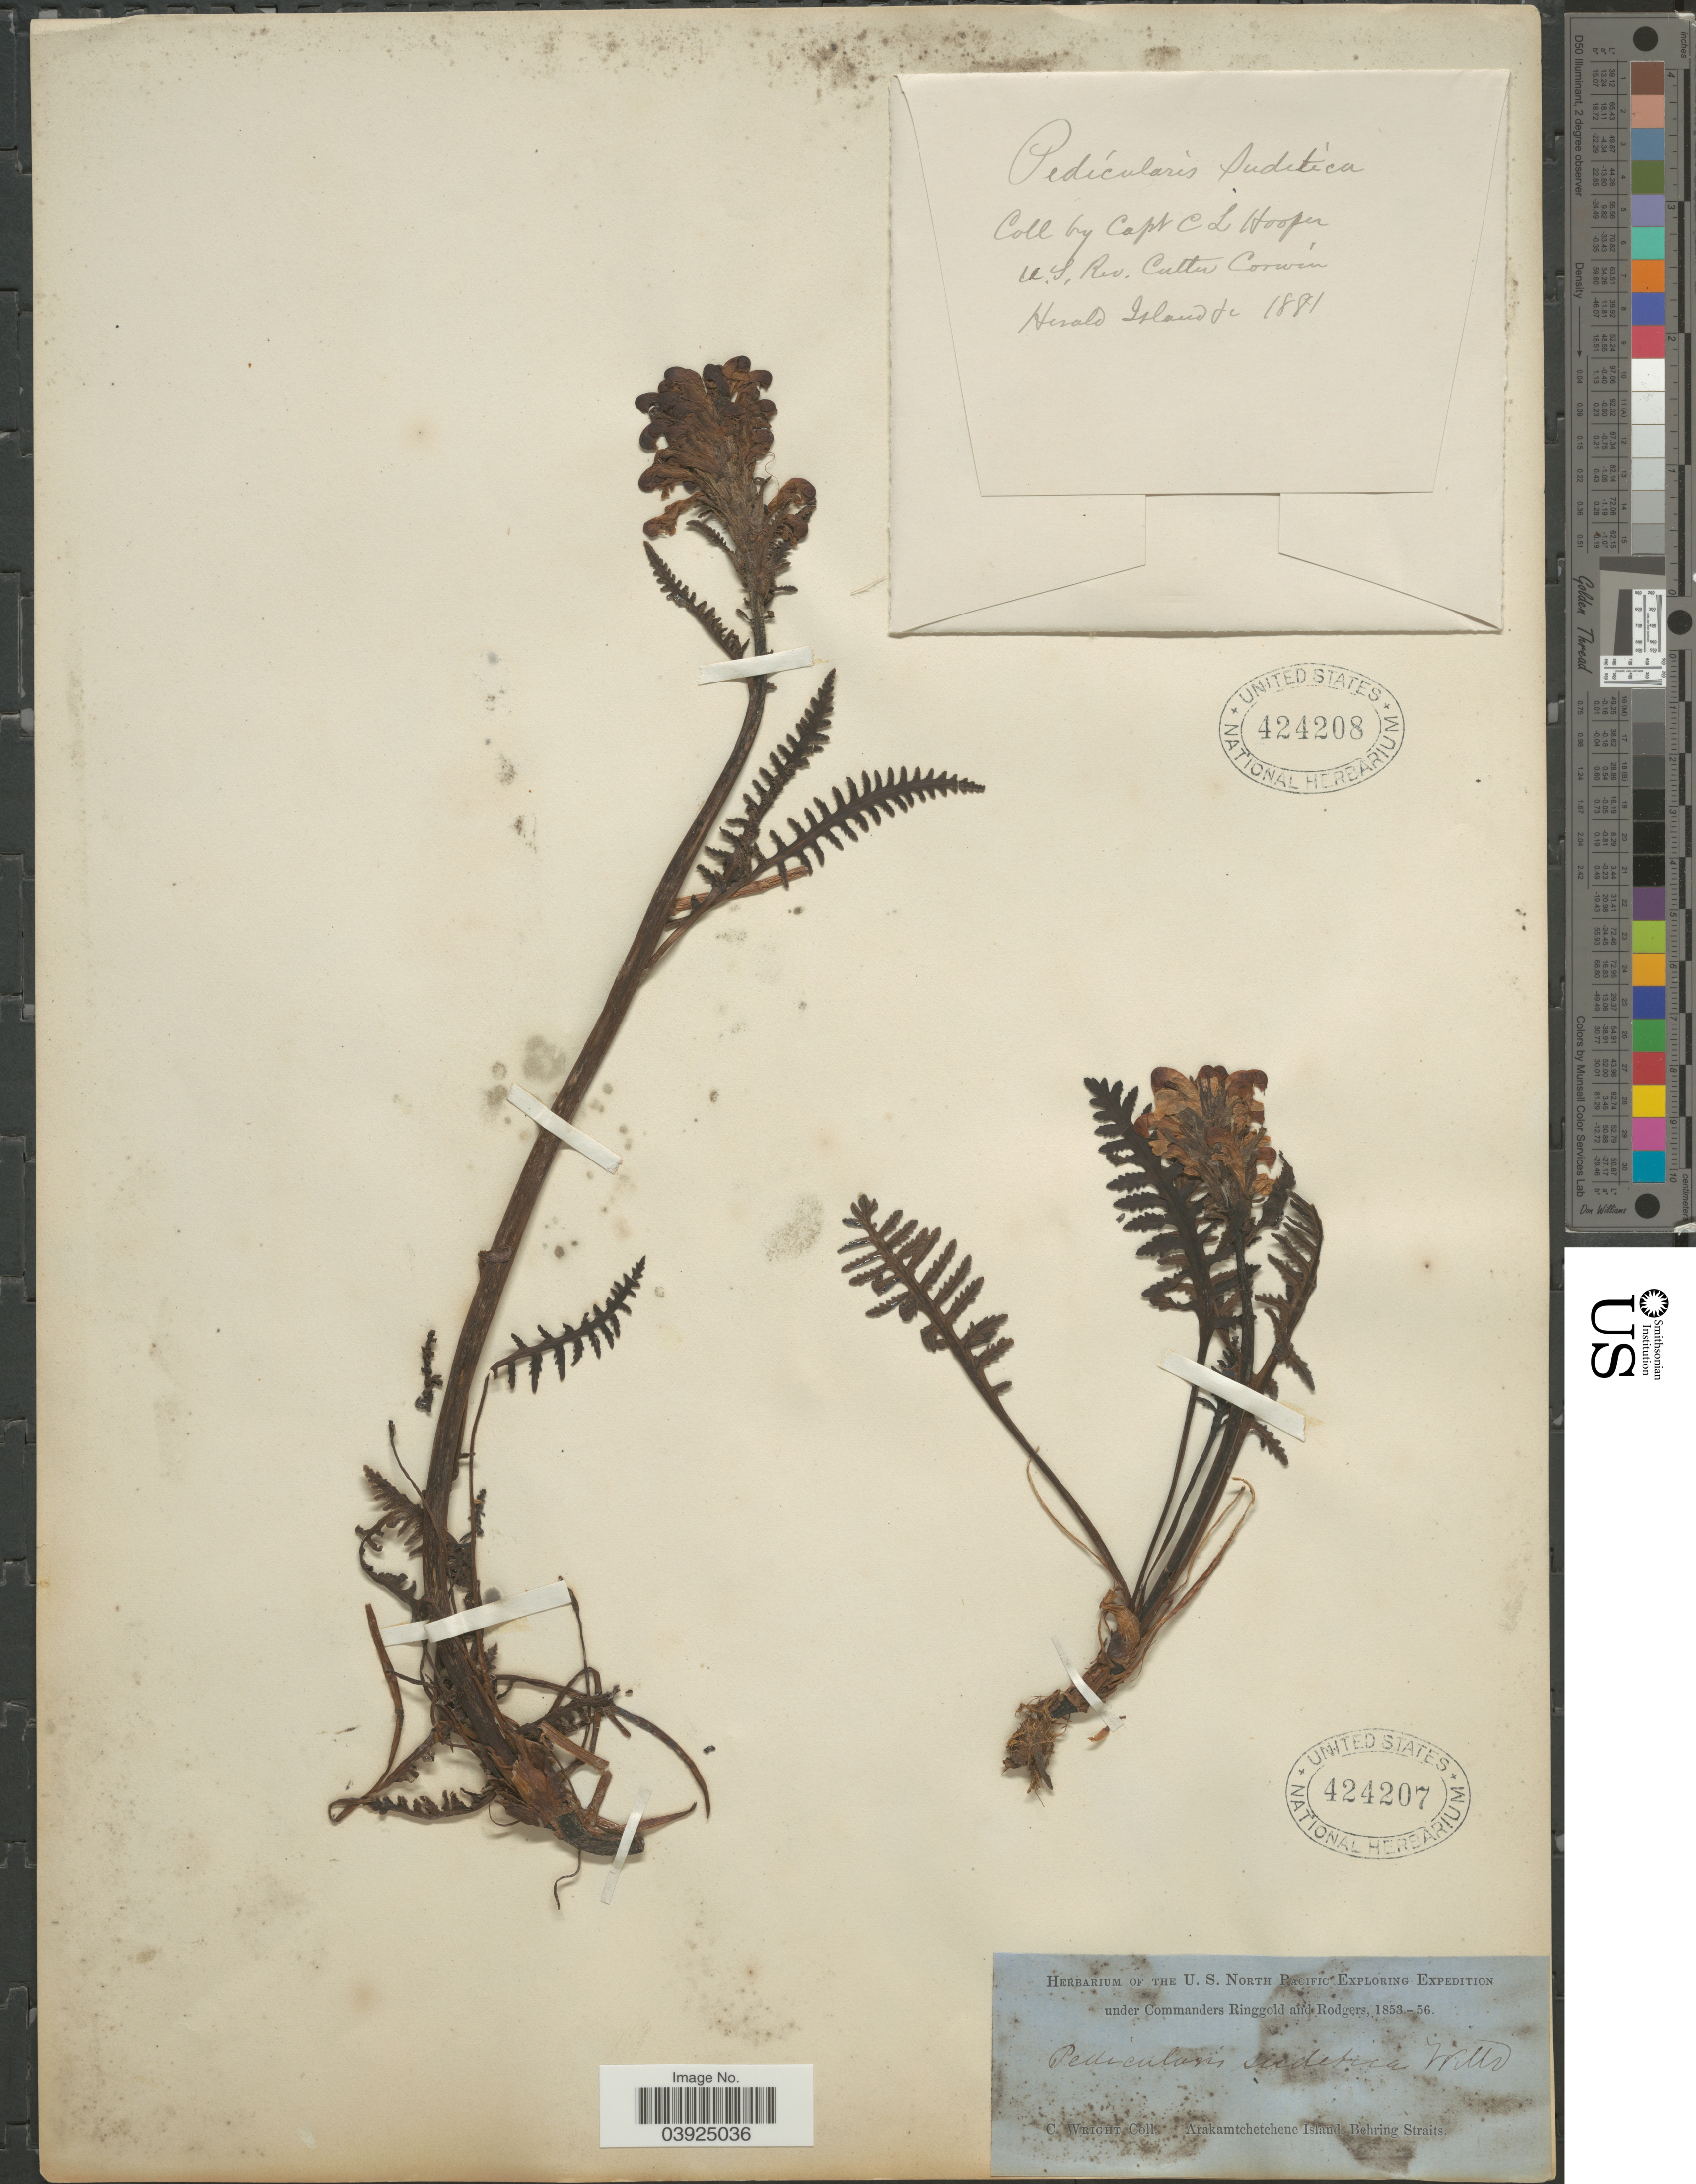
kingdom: Plantae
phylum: Tracheophyta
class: Magnoliopsida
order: Lamiales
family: Orobanchaceae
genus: Pedicularis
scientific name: Pedicularis sudetica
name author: Willd.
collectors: C. Wright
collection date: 1853/1856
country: Russian Federation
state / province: Chukotka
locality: Arakamtchetchene Island, Behring Straits.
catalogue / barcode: US 424207-2